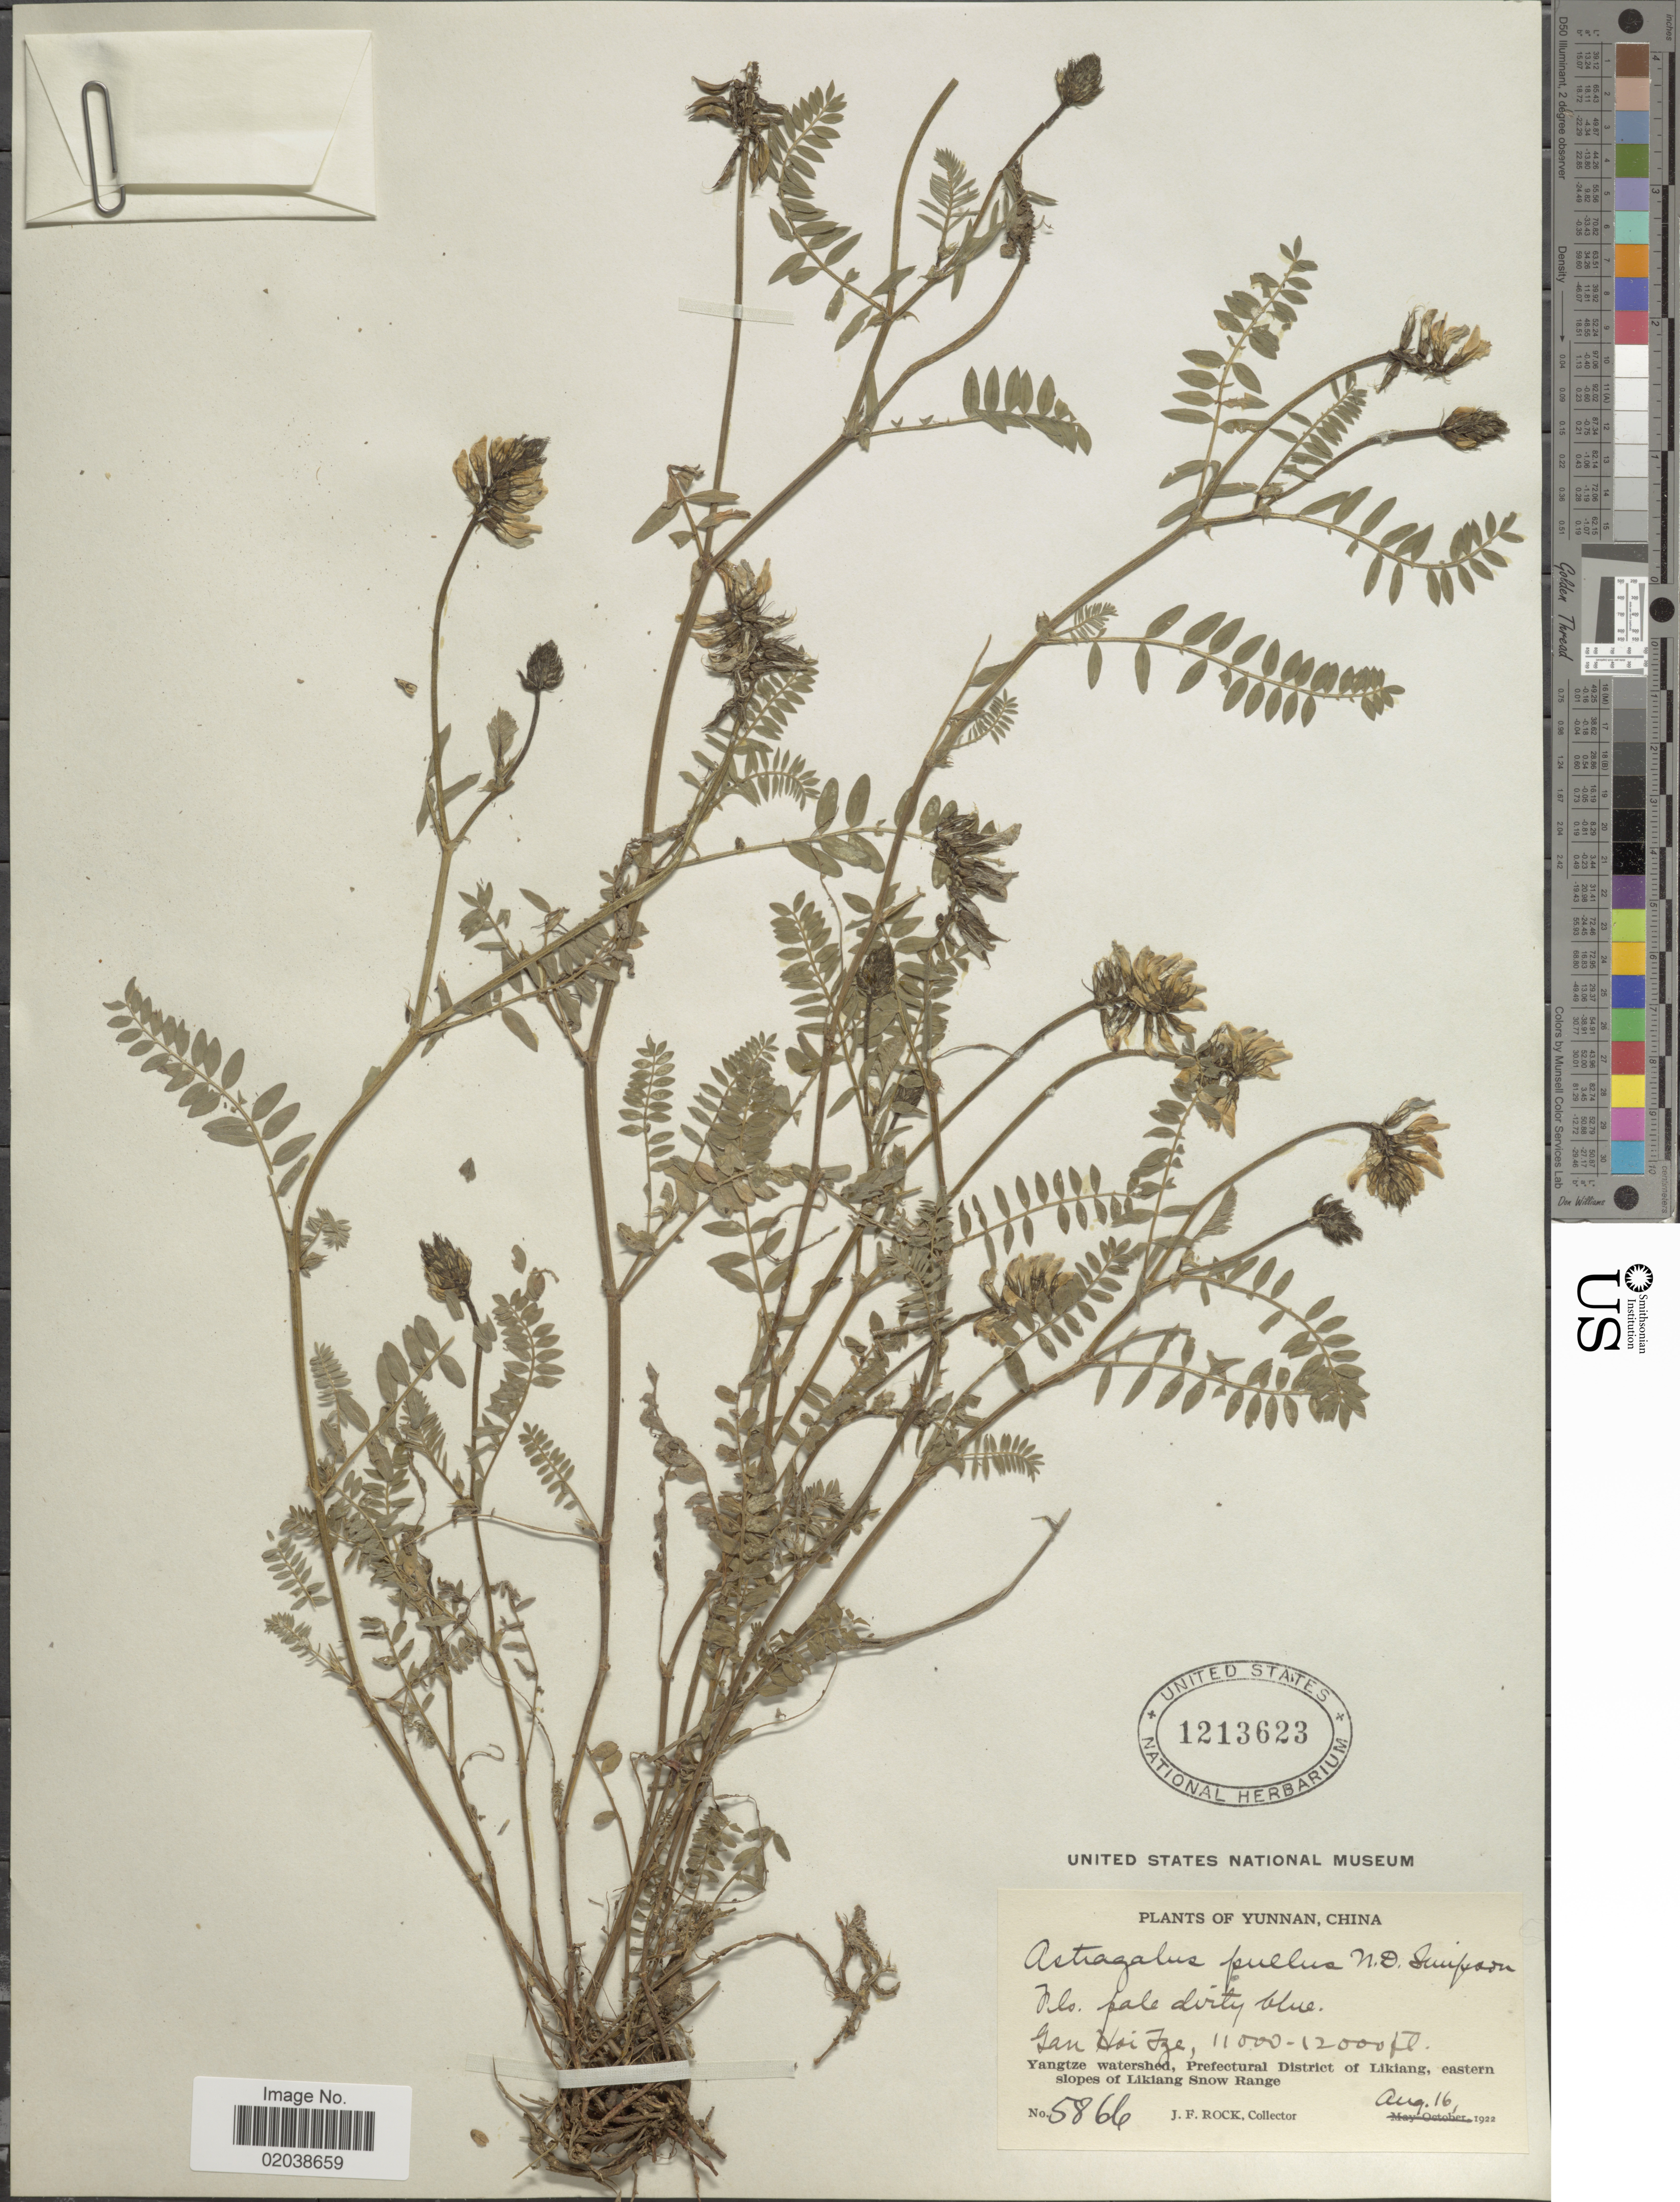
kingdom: Plantae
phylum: Tracheophyta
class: Magnoliopsida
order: Fabales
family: Fabaceae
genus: Astragalus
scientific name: Astragalus pullus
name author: Fisch.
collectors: J. Rock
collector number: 5866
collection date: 1922-08-16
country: China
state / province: Yunnan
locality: Yan Hoi Ize. Yangtze watershed, Prefectural District of Likiang, eastern slopes of Likiang Snow Range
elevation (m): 3353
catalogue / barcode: US 1213623